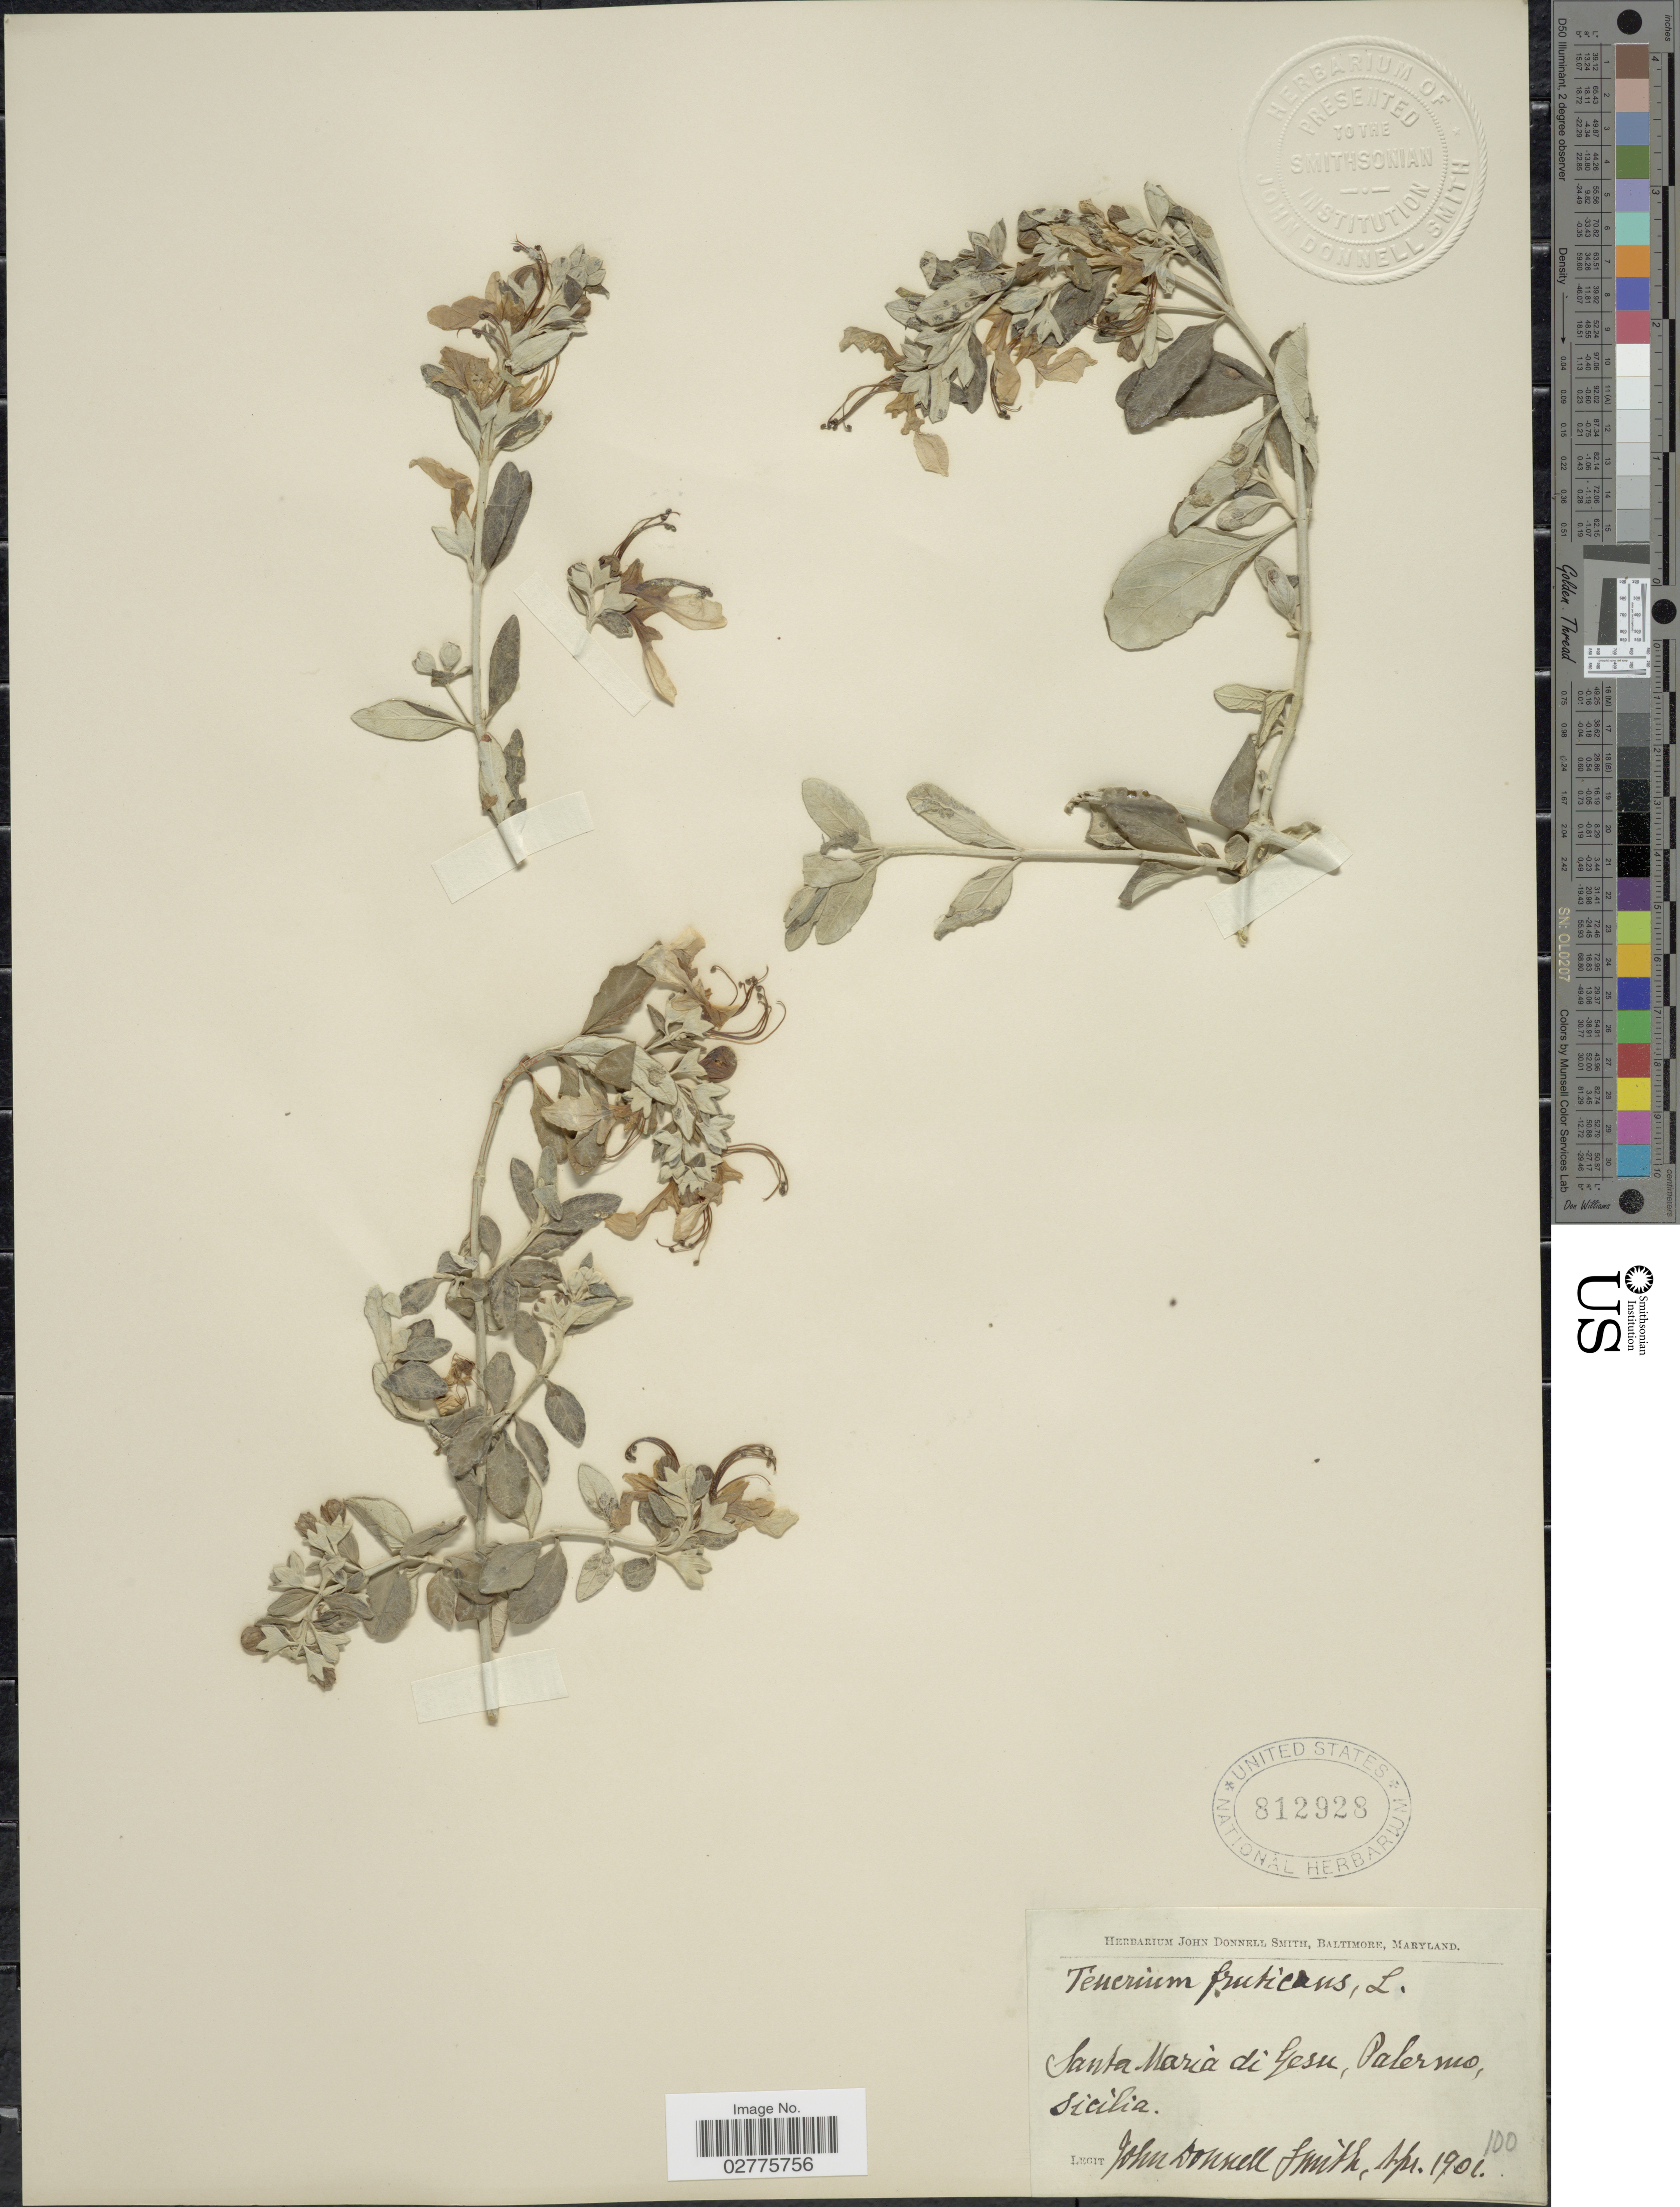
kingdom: Plantae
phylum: Tracheophyta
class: Magnoliopsida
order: Lamiales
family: Lamiaceae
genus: Teucrium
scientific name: Teucrium fruticans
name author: L.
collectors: J. Donnell Smith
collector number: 100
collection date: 1901-04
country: Italy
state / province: Siciliana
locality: Santa Maria di Gesu, Palermo, Sicilia.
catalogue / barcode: US 812928